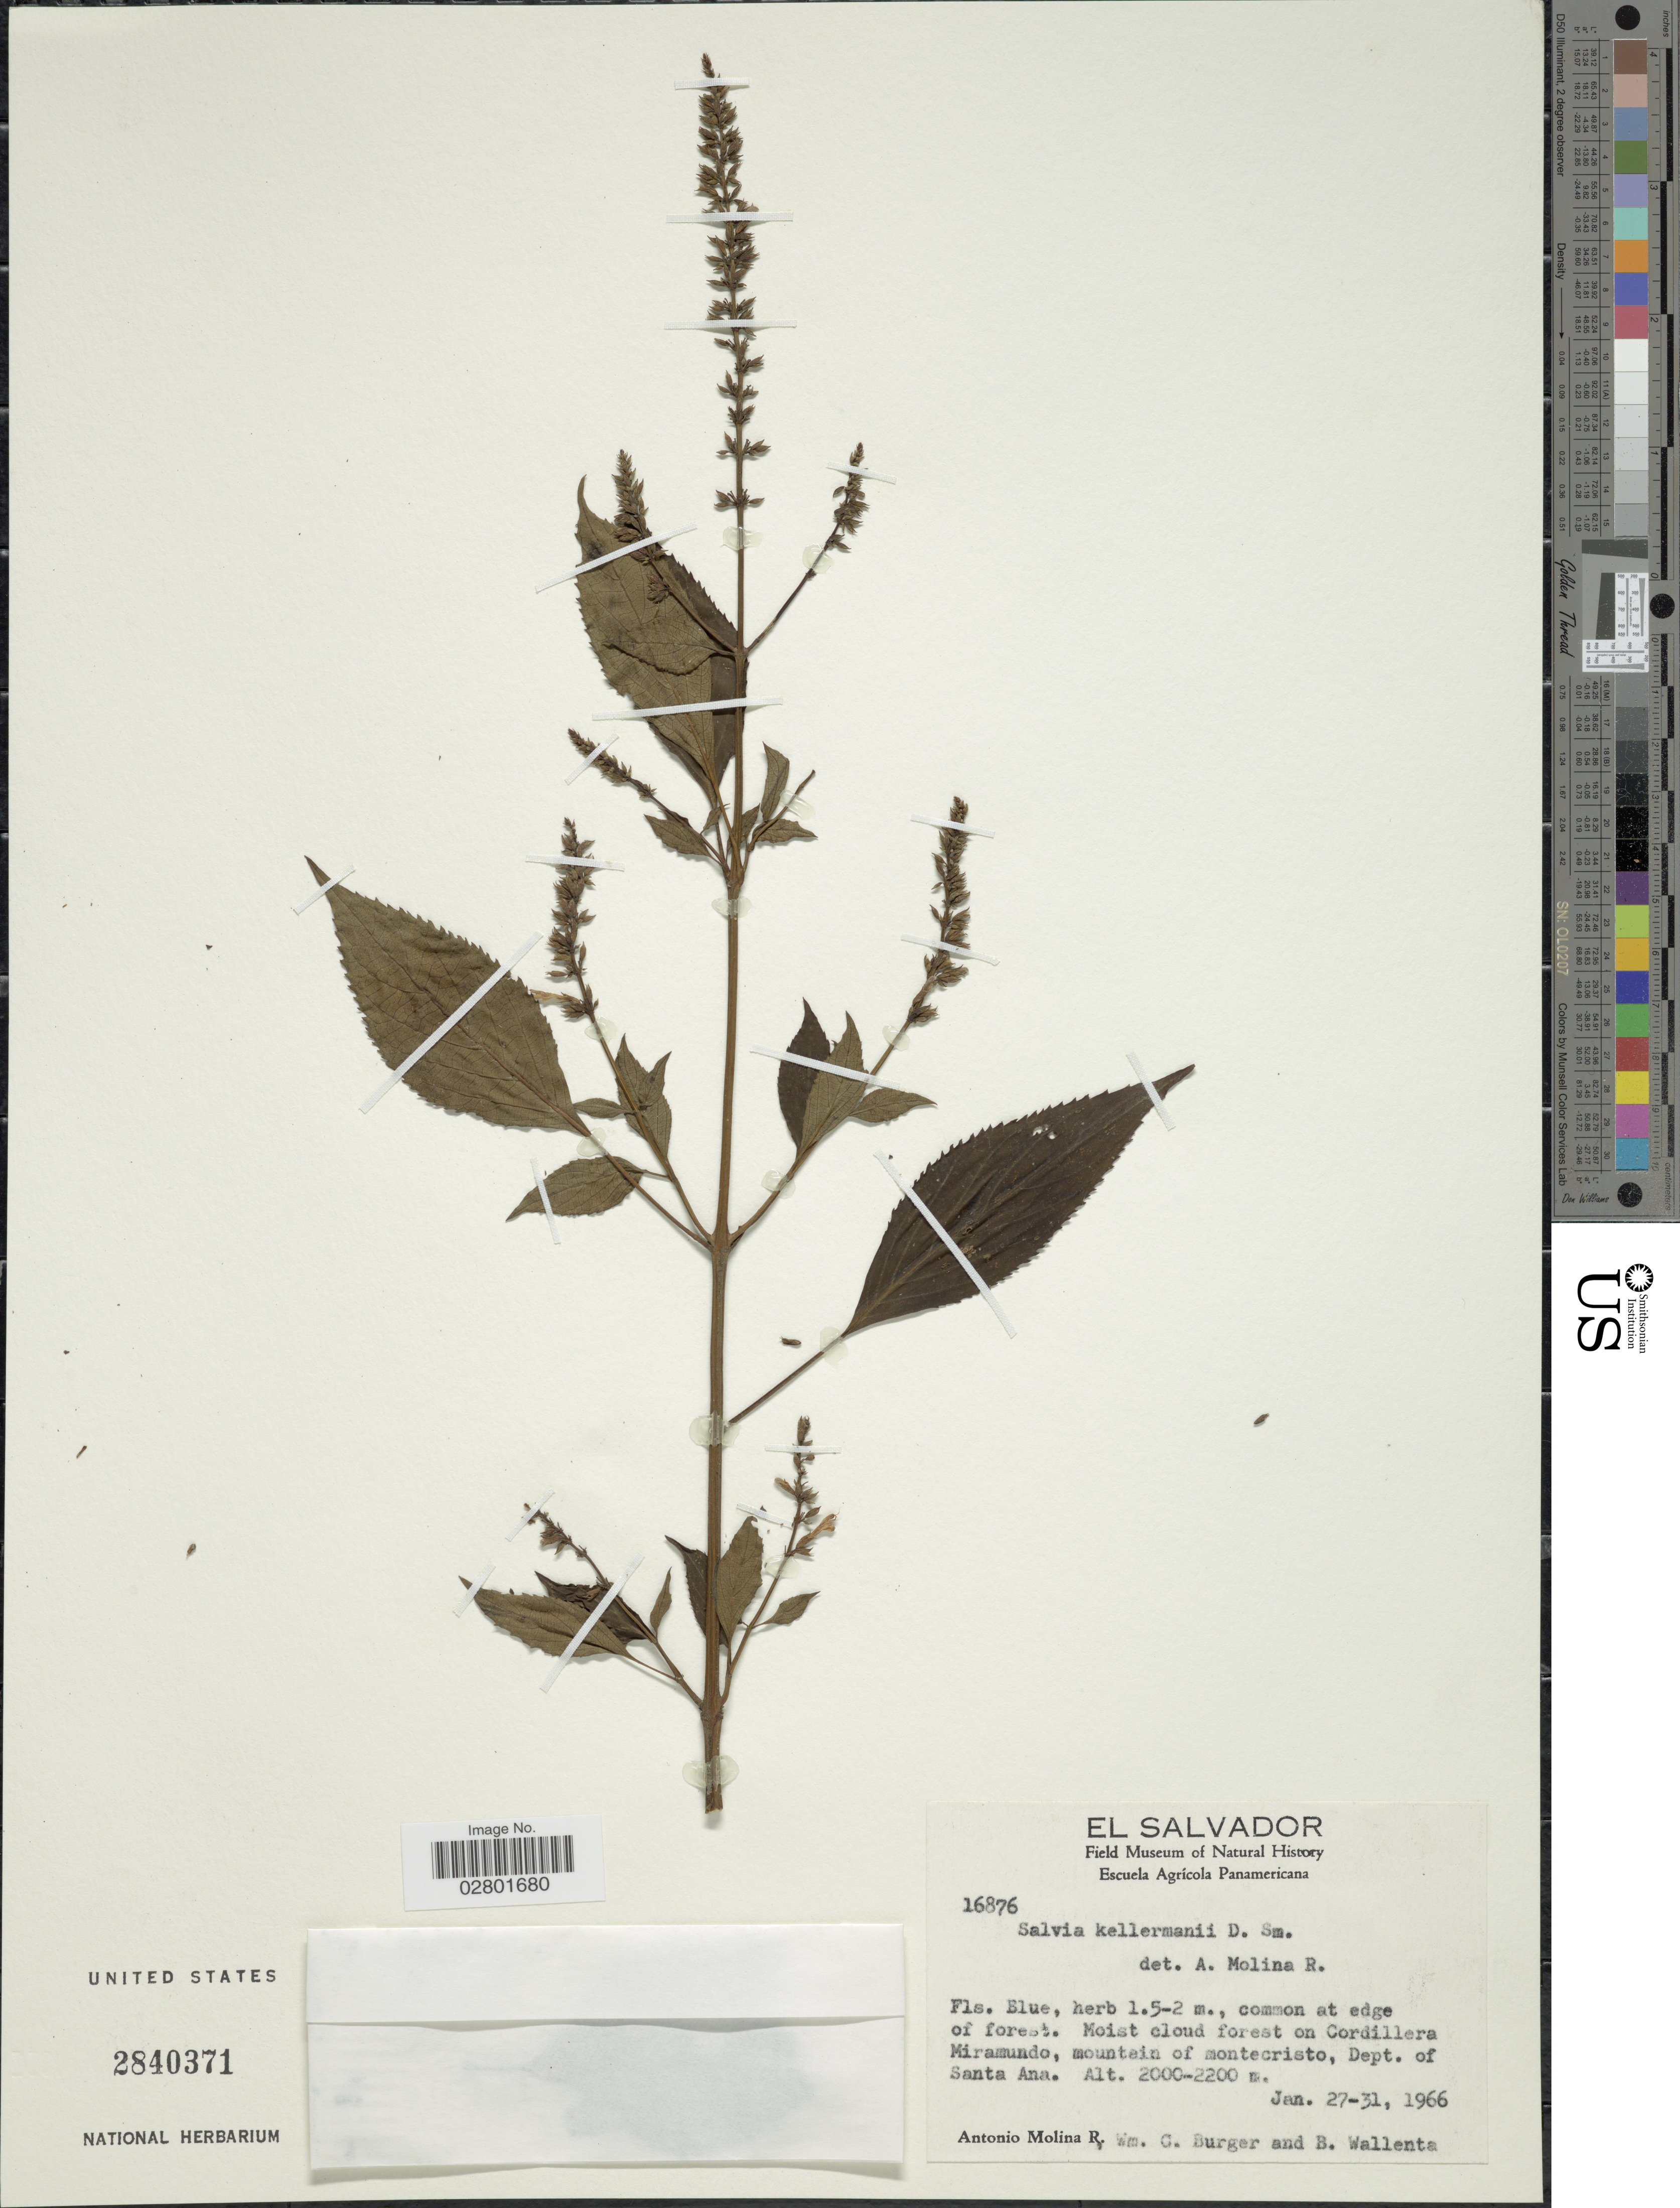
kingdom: Plantae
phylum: Tracheophyta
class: Magnoliopsida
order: Lamiales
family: Lamiaceae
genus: Salvia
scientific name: Salvia kellermanii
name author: Donn. Sm.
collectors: A. Molina R., W. Burger & B. Wallenta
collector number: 16876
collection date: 1966-01-27/1966-01-31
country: El Salvador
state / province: Santa Ana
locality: Moist cloud forest on Cordillera Miramundo, mountain of montecristo, Dept. of Santa Ana.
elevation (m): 2000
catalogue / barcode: US 2840371